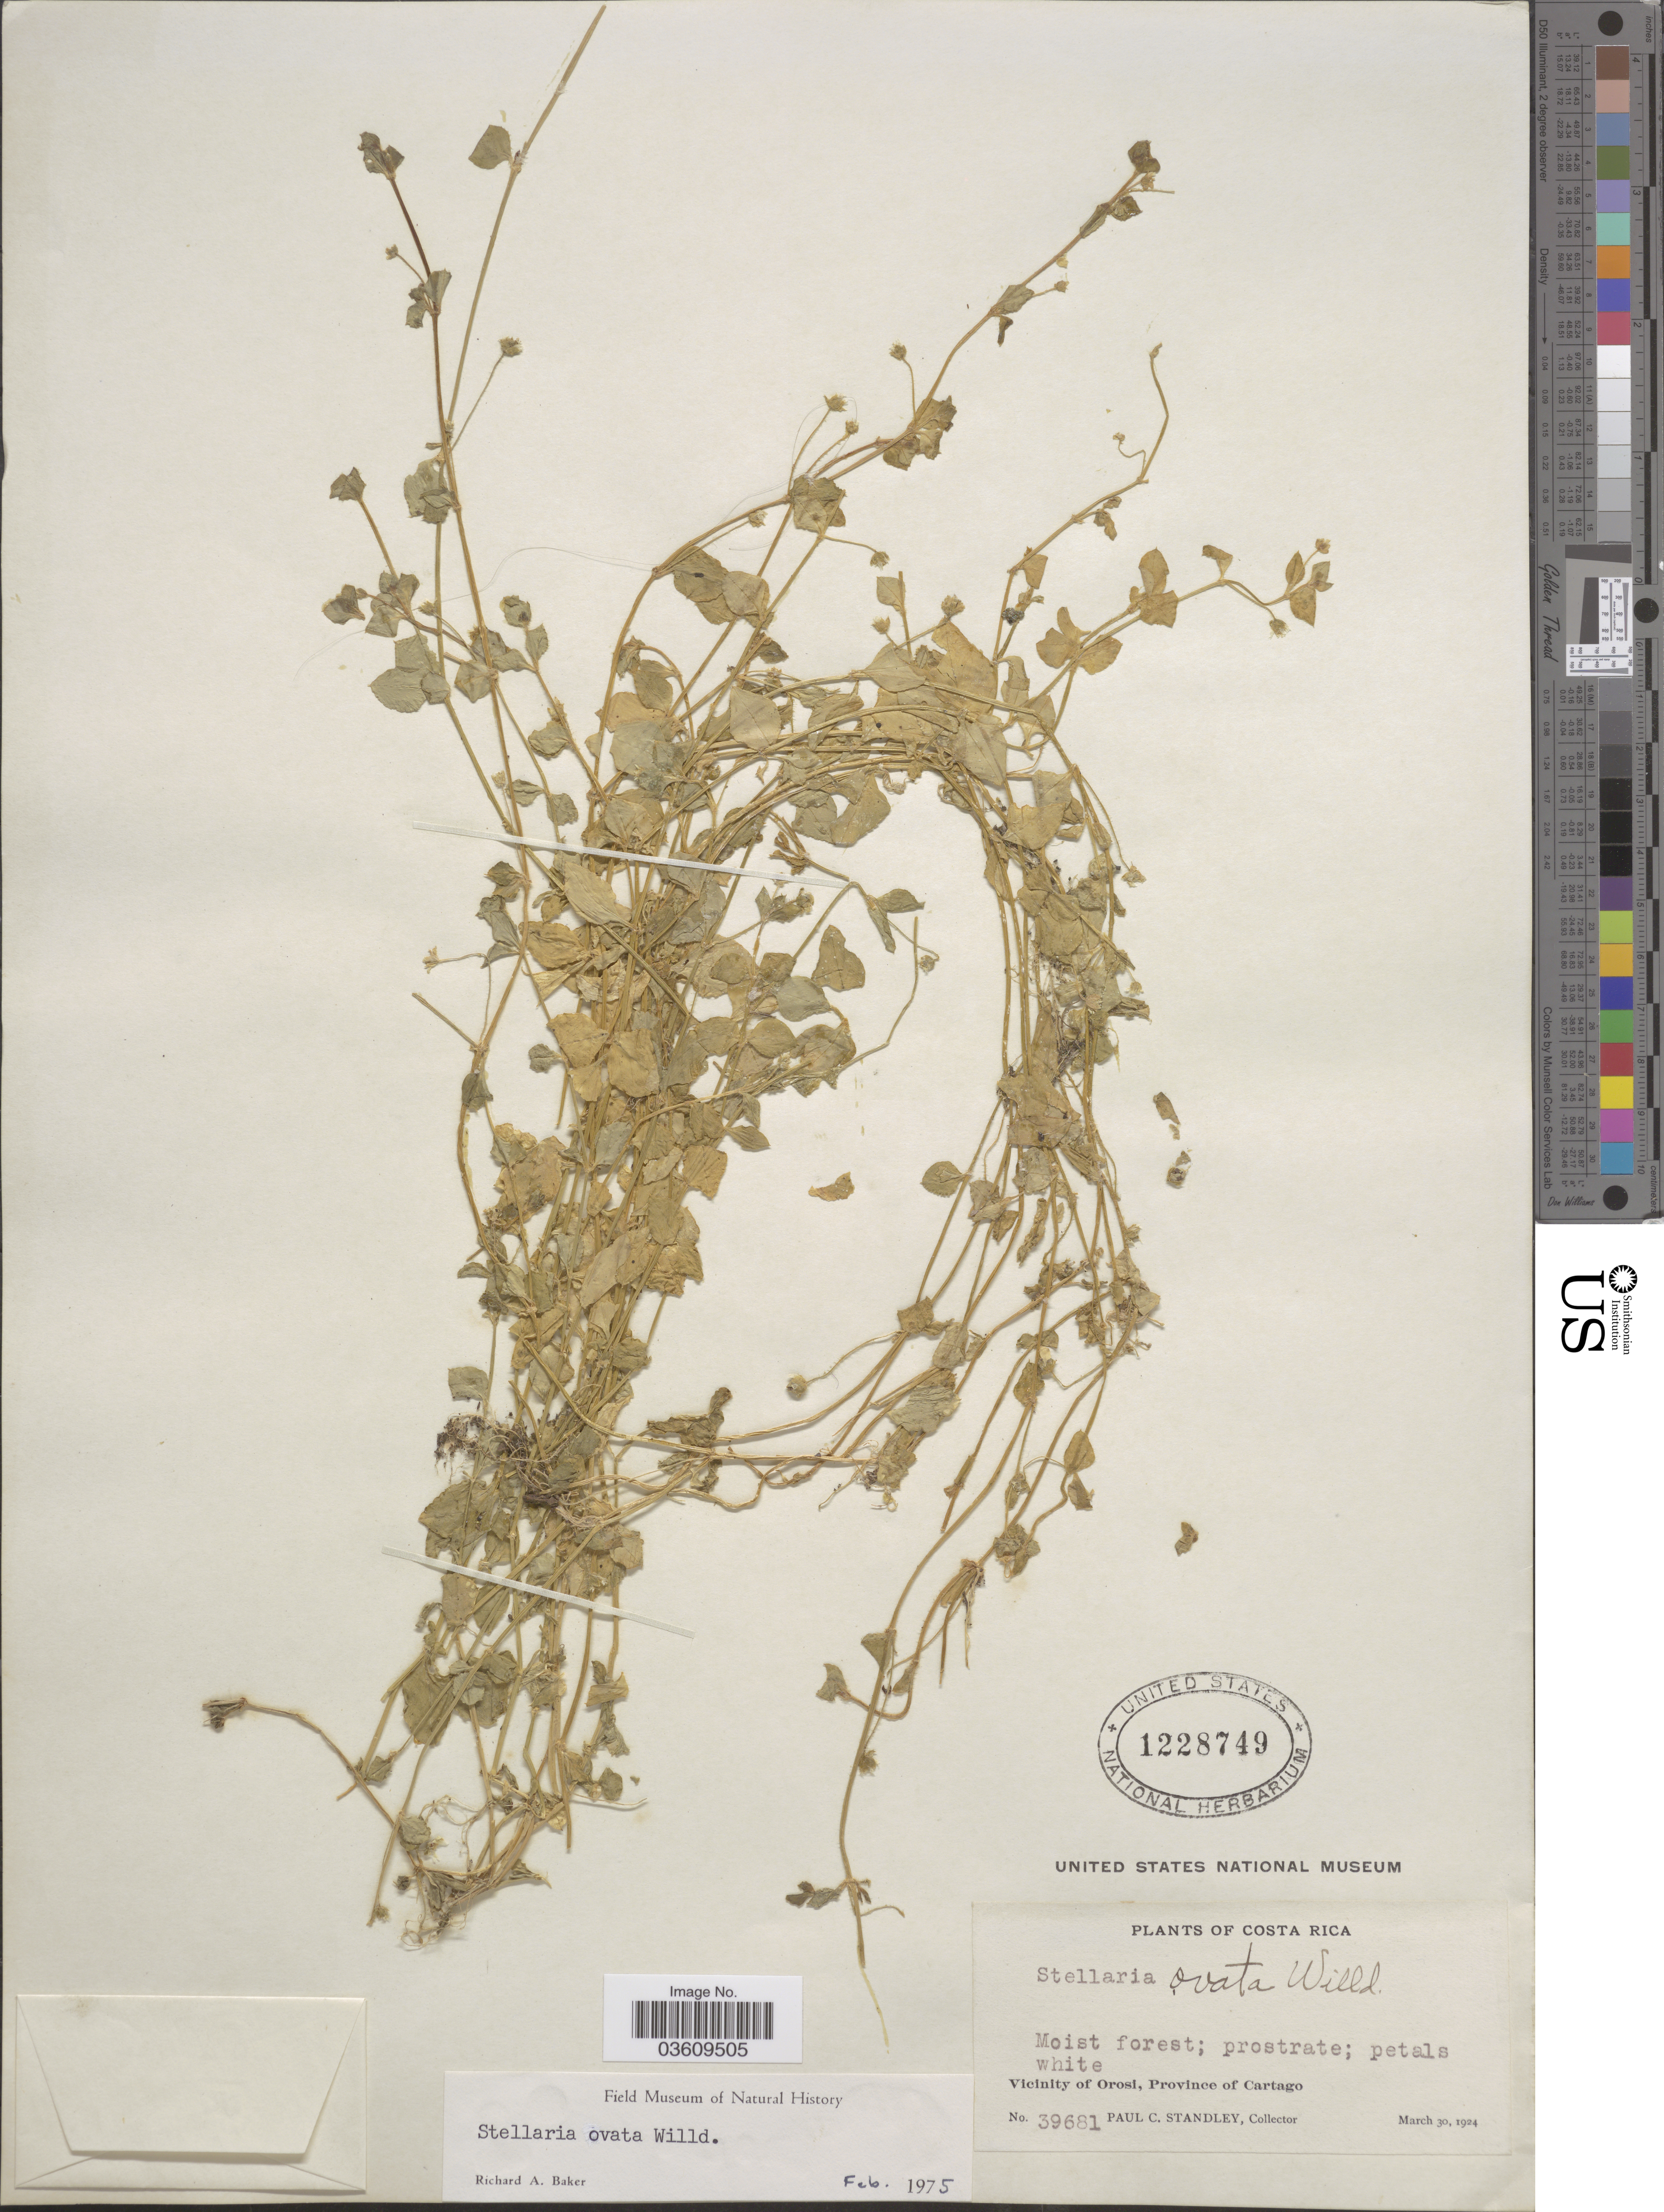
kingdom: Plantae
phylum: Tracheophyta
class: Magnoliopsida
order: Caryophyllales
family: Caryophyllaceae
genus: Stellaria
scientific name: Stellaria ovata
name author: Willd.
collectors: P. C. Standley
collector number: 39681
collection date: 1924-03-30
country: Costa Rica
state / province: Cartago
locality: Vicinity of Orosi.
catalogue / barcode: US 1228749